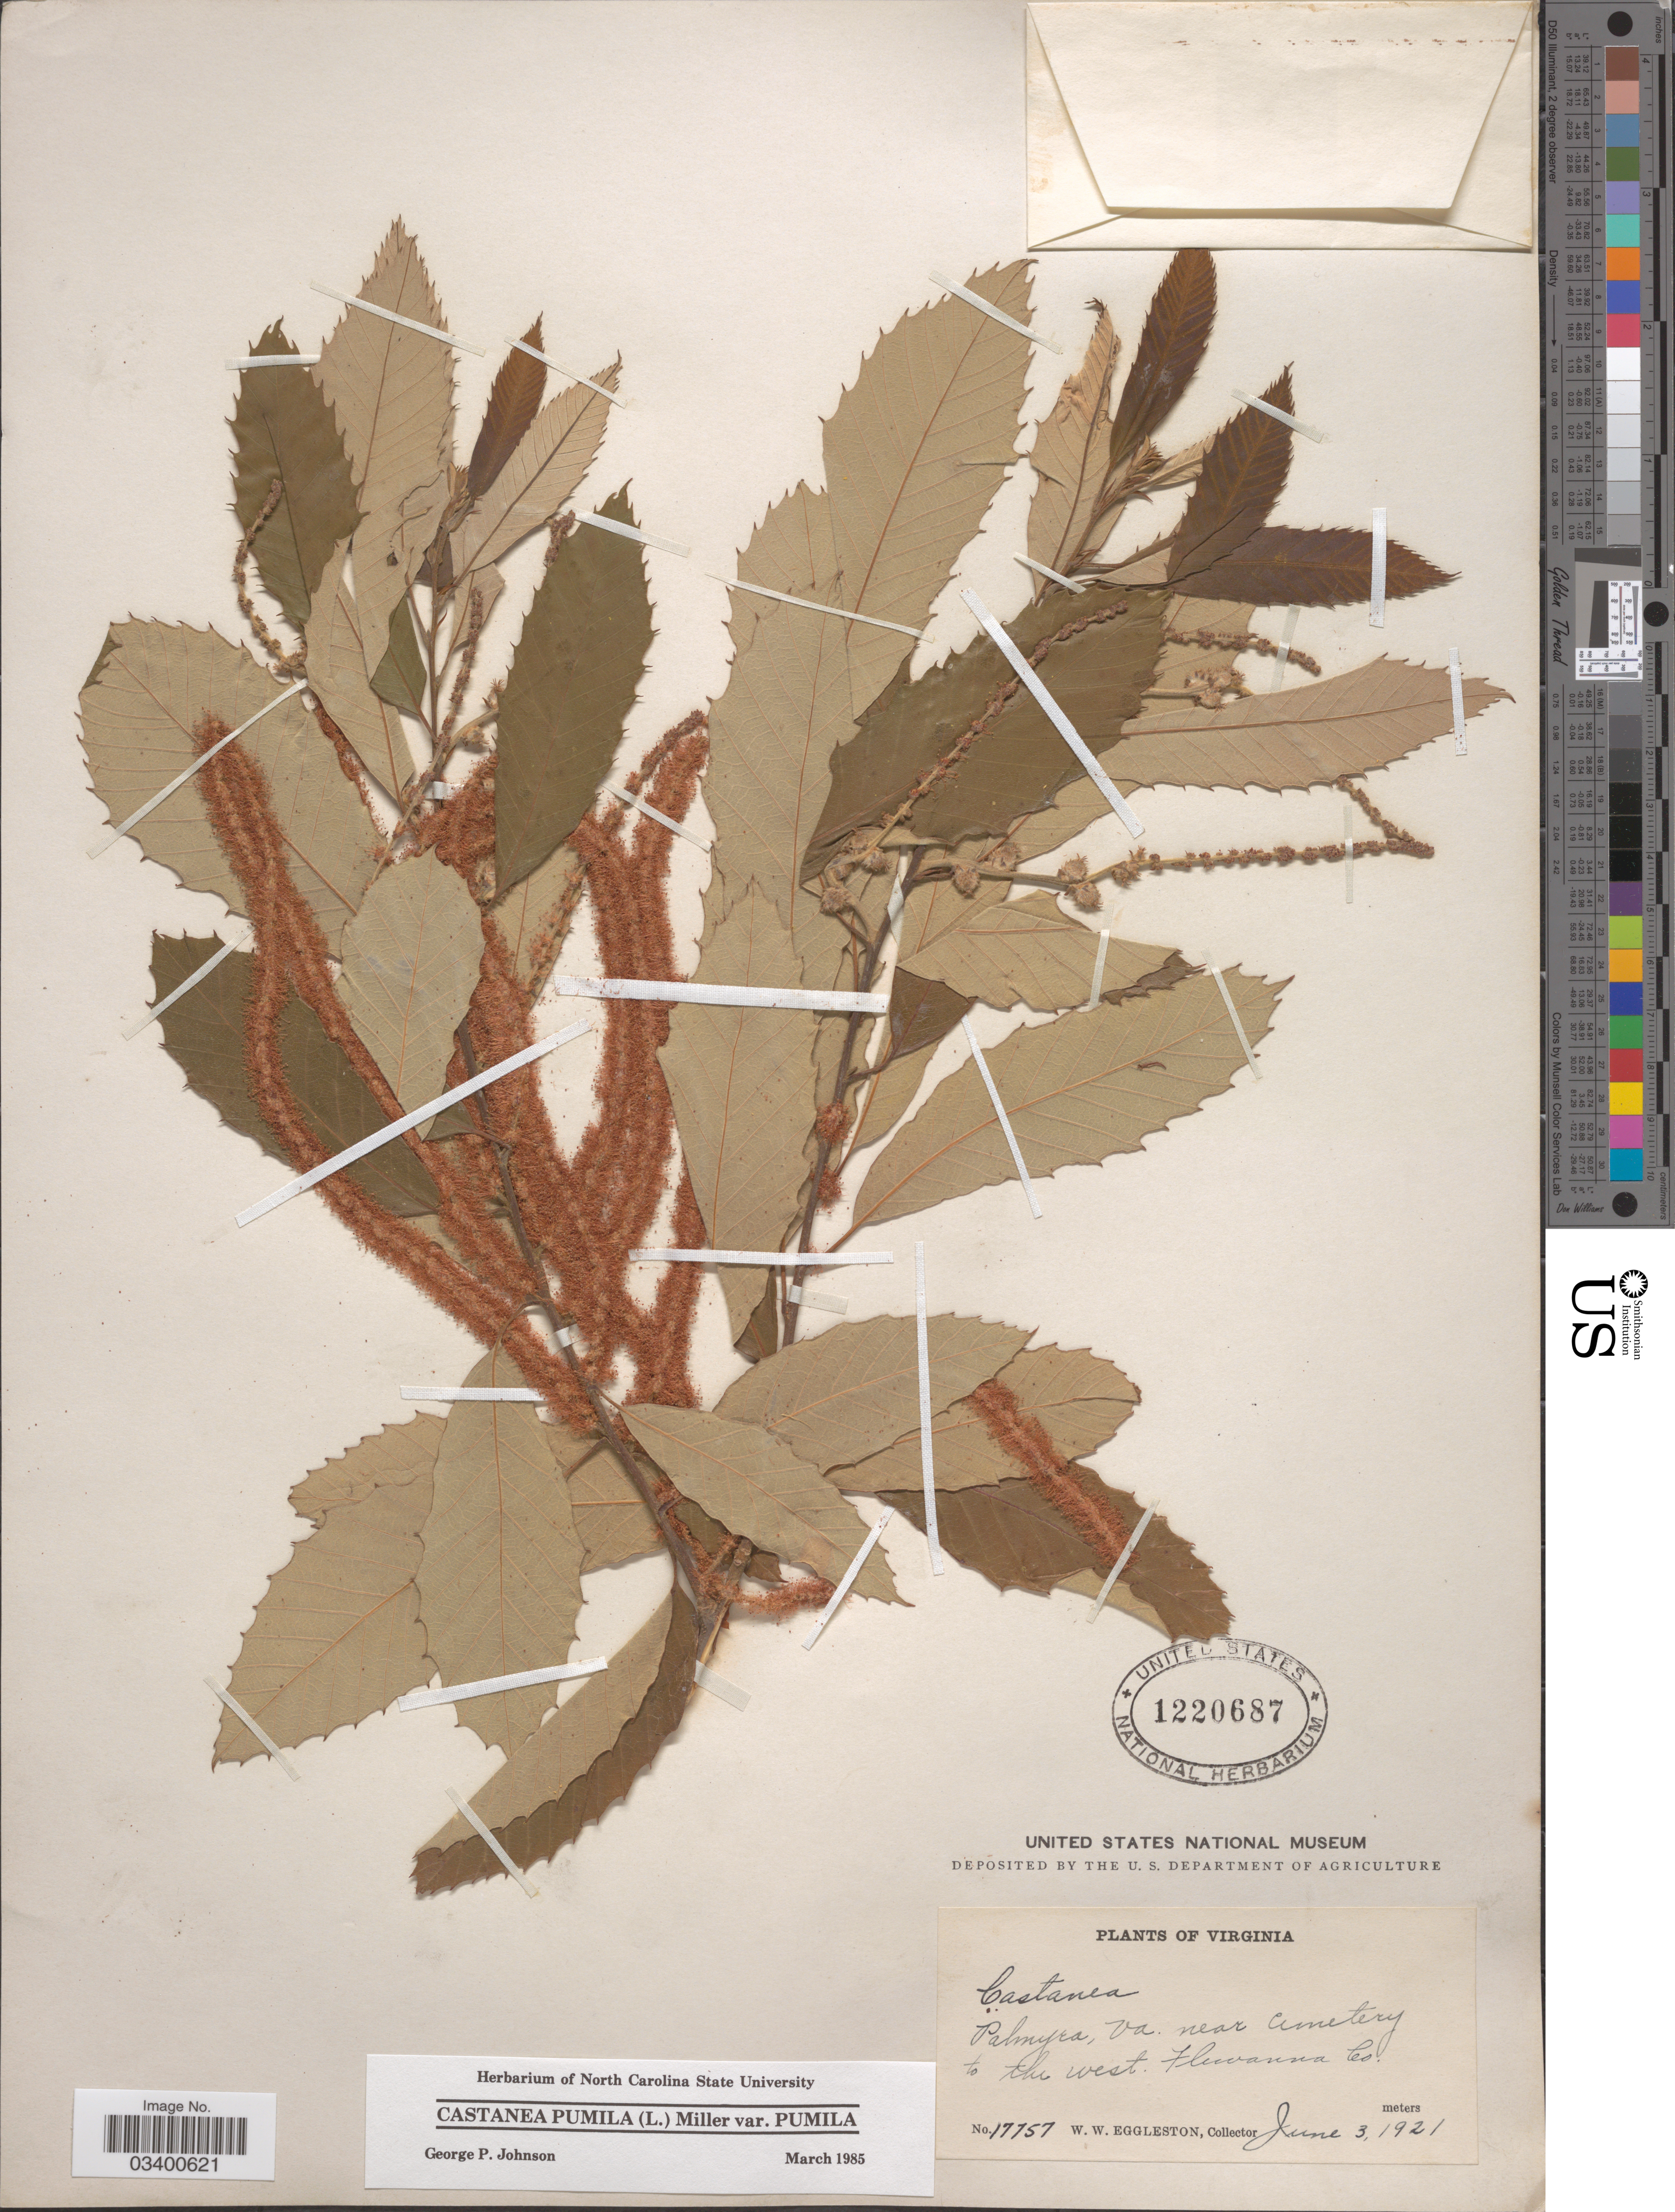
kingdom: Plantae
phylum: Tracheophyta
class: Magnoliopsida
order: Fagales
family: Fagaceae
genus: Castanea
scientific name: Castanea pumila var. pumila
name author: (L.) Mill.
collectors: W. W. Eggleston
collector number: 17757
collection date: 1921-06-03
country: United States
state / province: Virginia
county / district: Fluvanna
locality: Palmyra, near cemetery to the west. Fluvanna Co.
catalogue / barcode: US 1220687